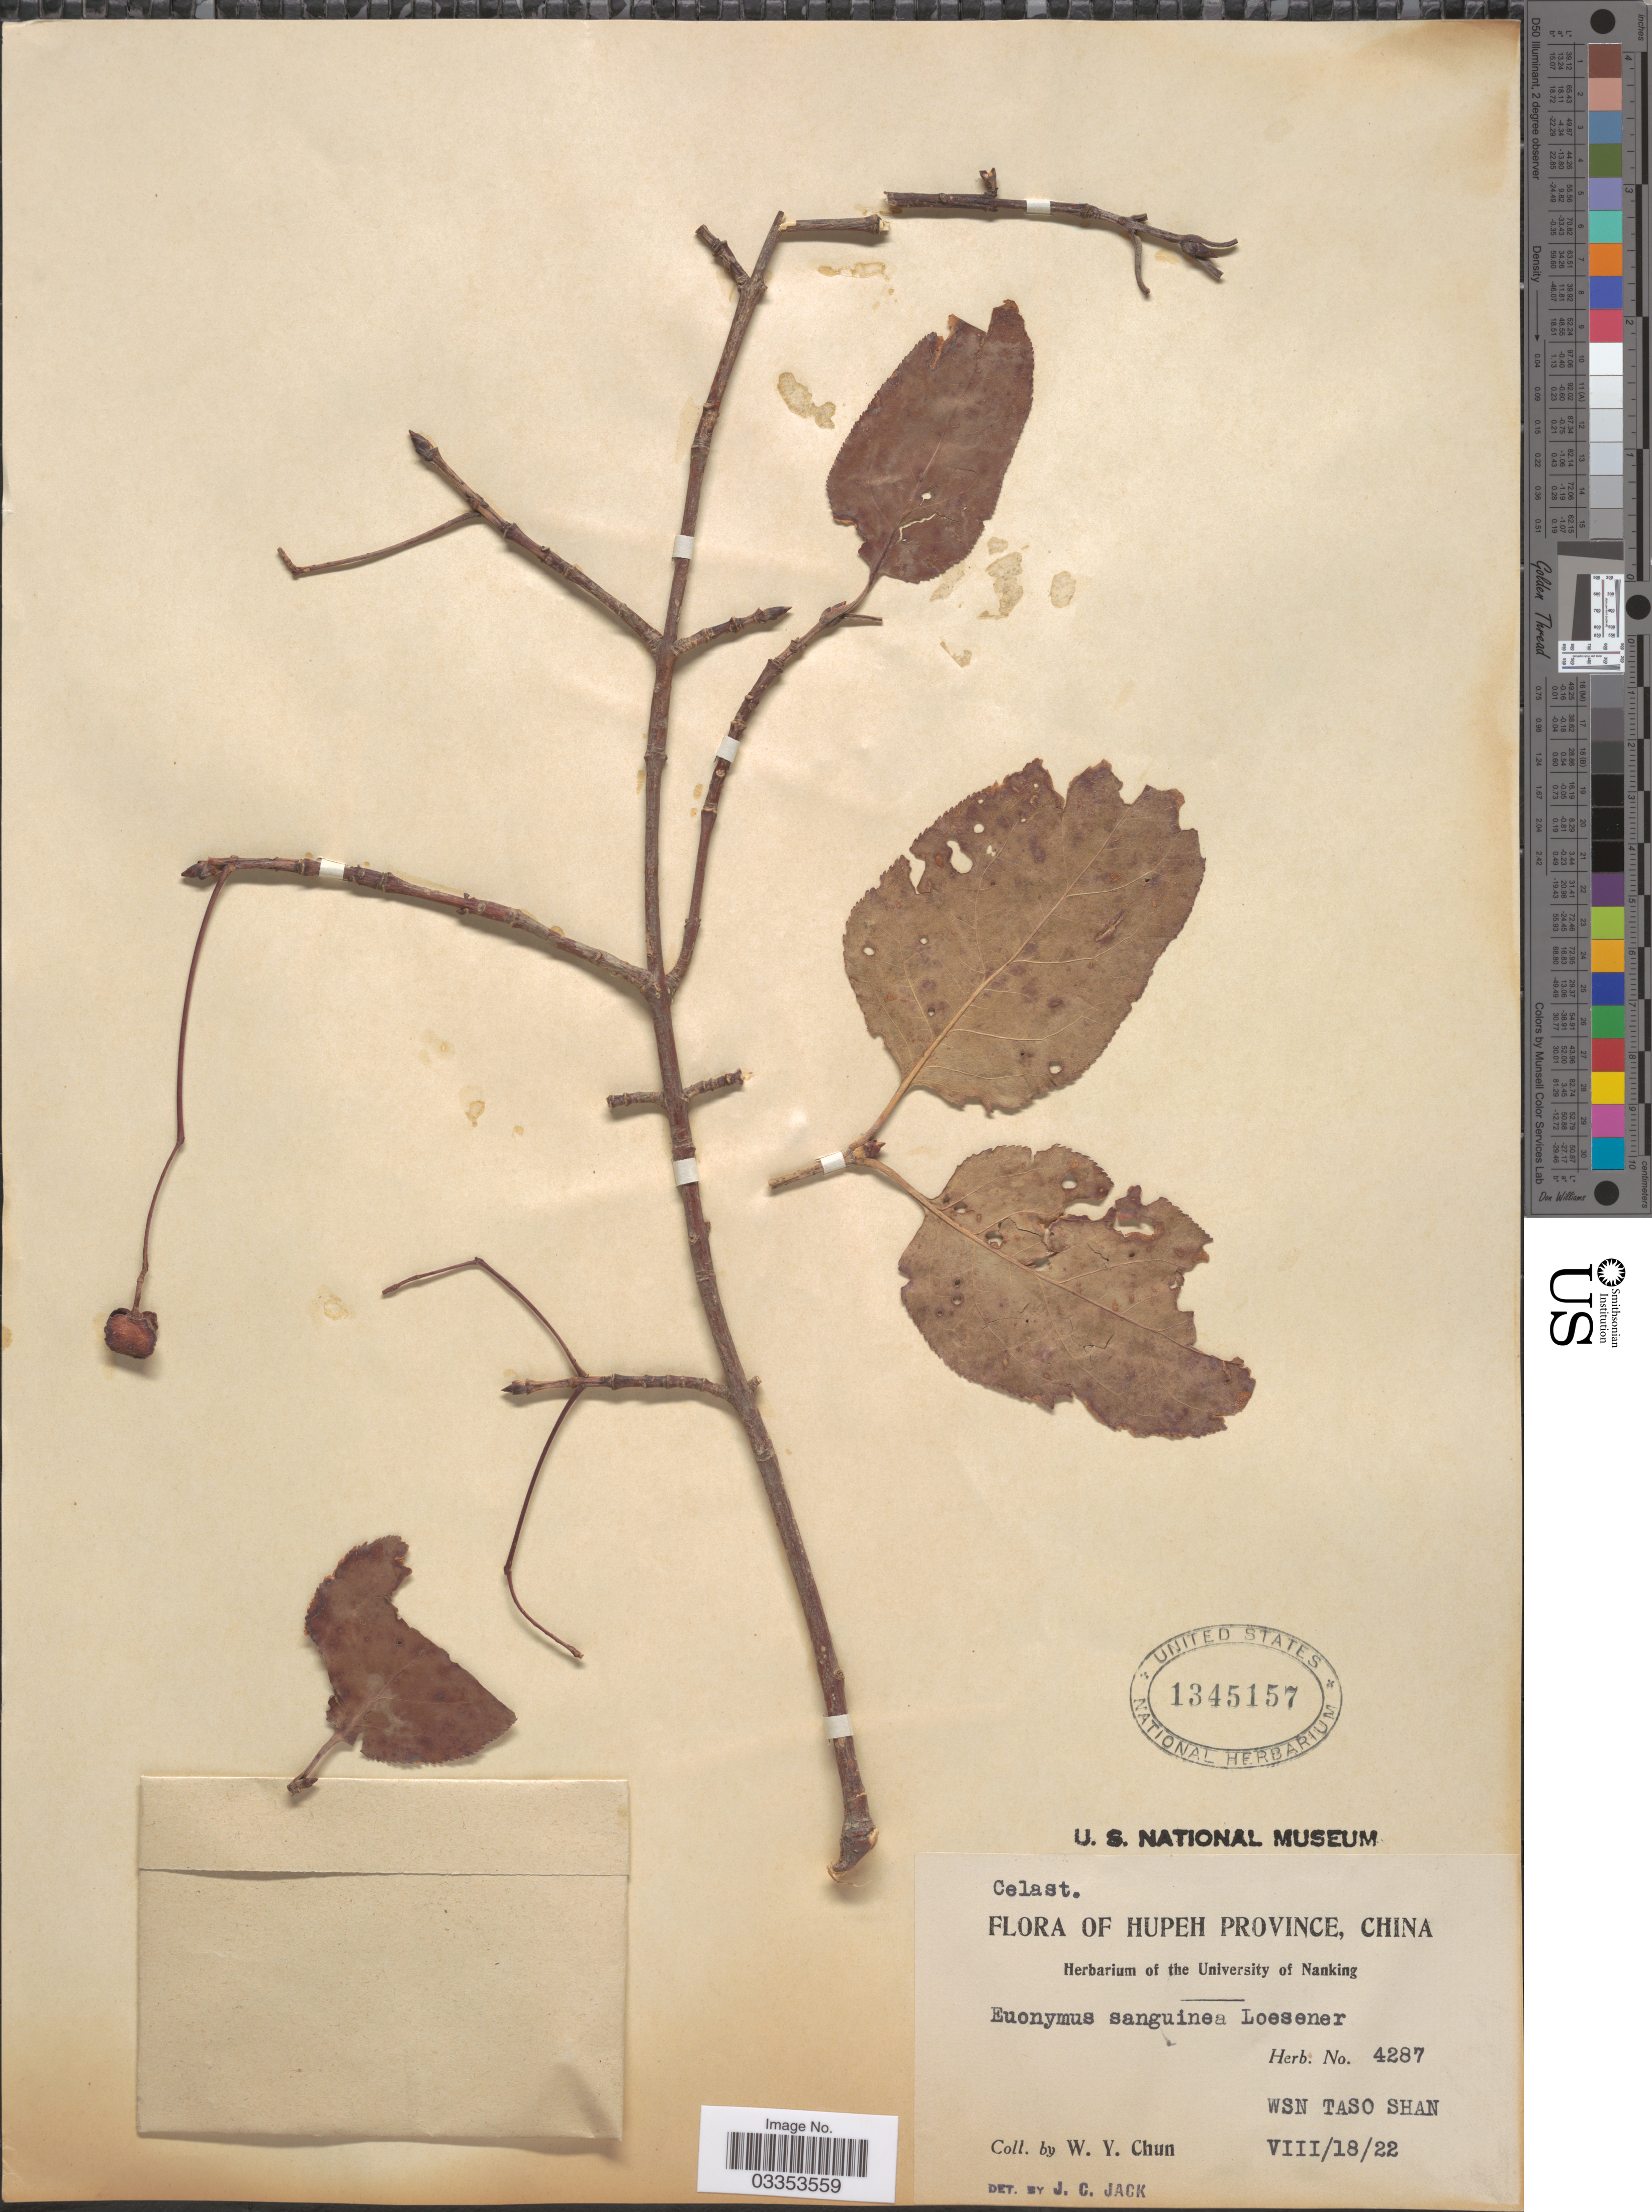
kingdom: Plantae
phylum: Tracheophyta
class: Magnoliopsida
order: Celastrales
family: Celastraceae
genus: Euonymus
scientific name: Euonymus sanguineus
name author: Loes.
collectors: W. Y. Chun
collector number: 4287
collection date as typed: Transcribed d/m/y: 18/8/22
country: China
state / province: Hubei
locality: Hupeh. Wsn Taso Shan.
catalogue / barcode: US 1345157